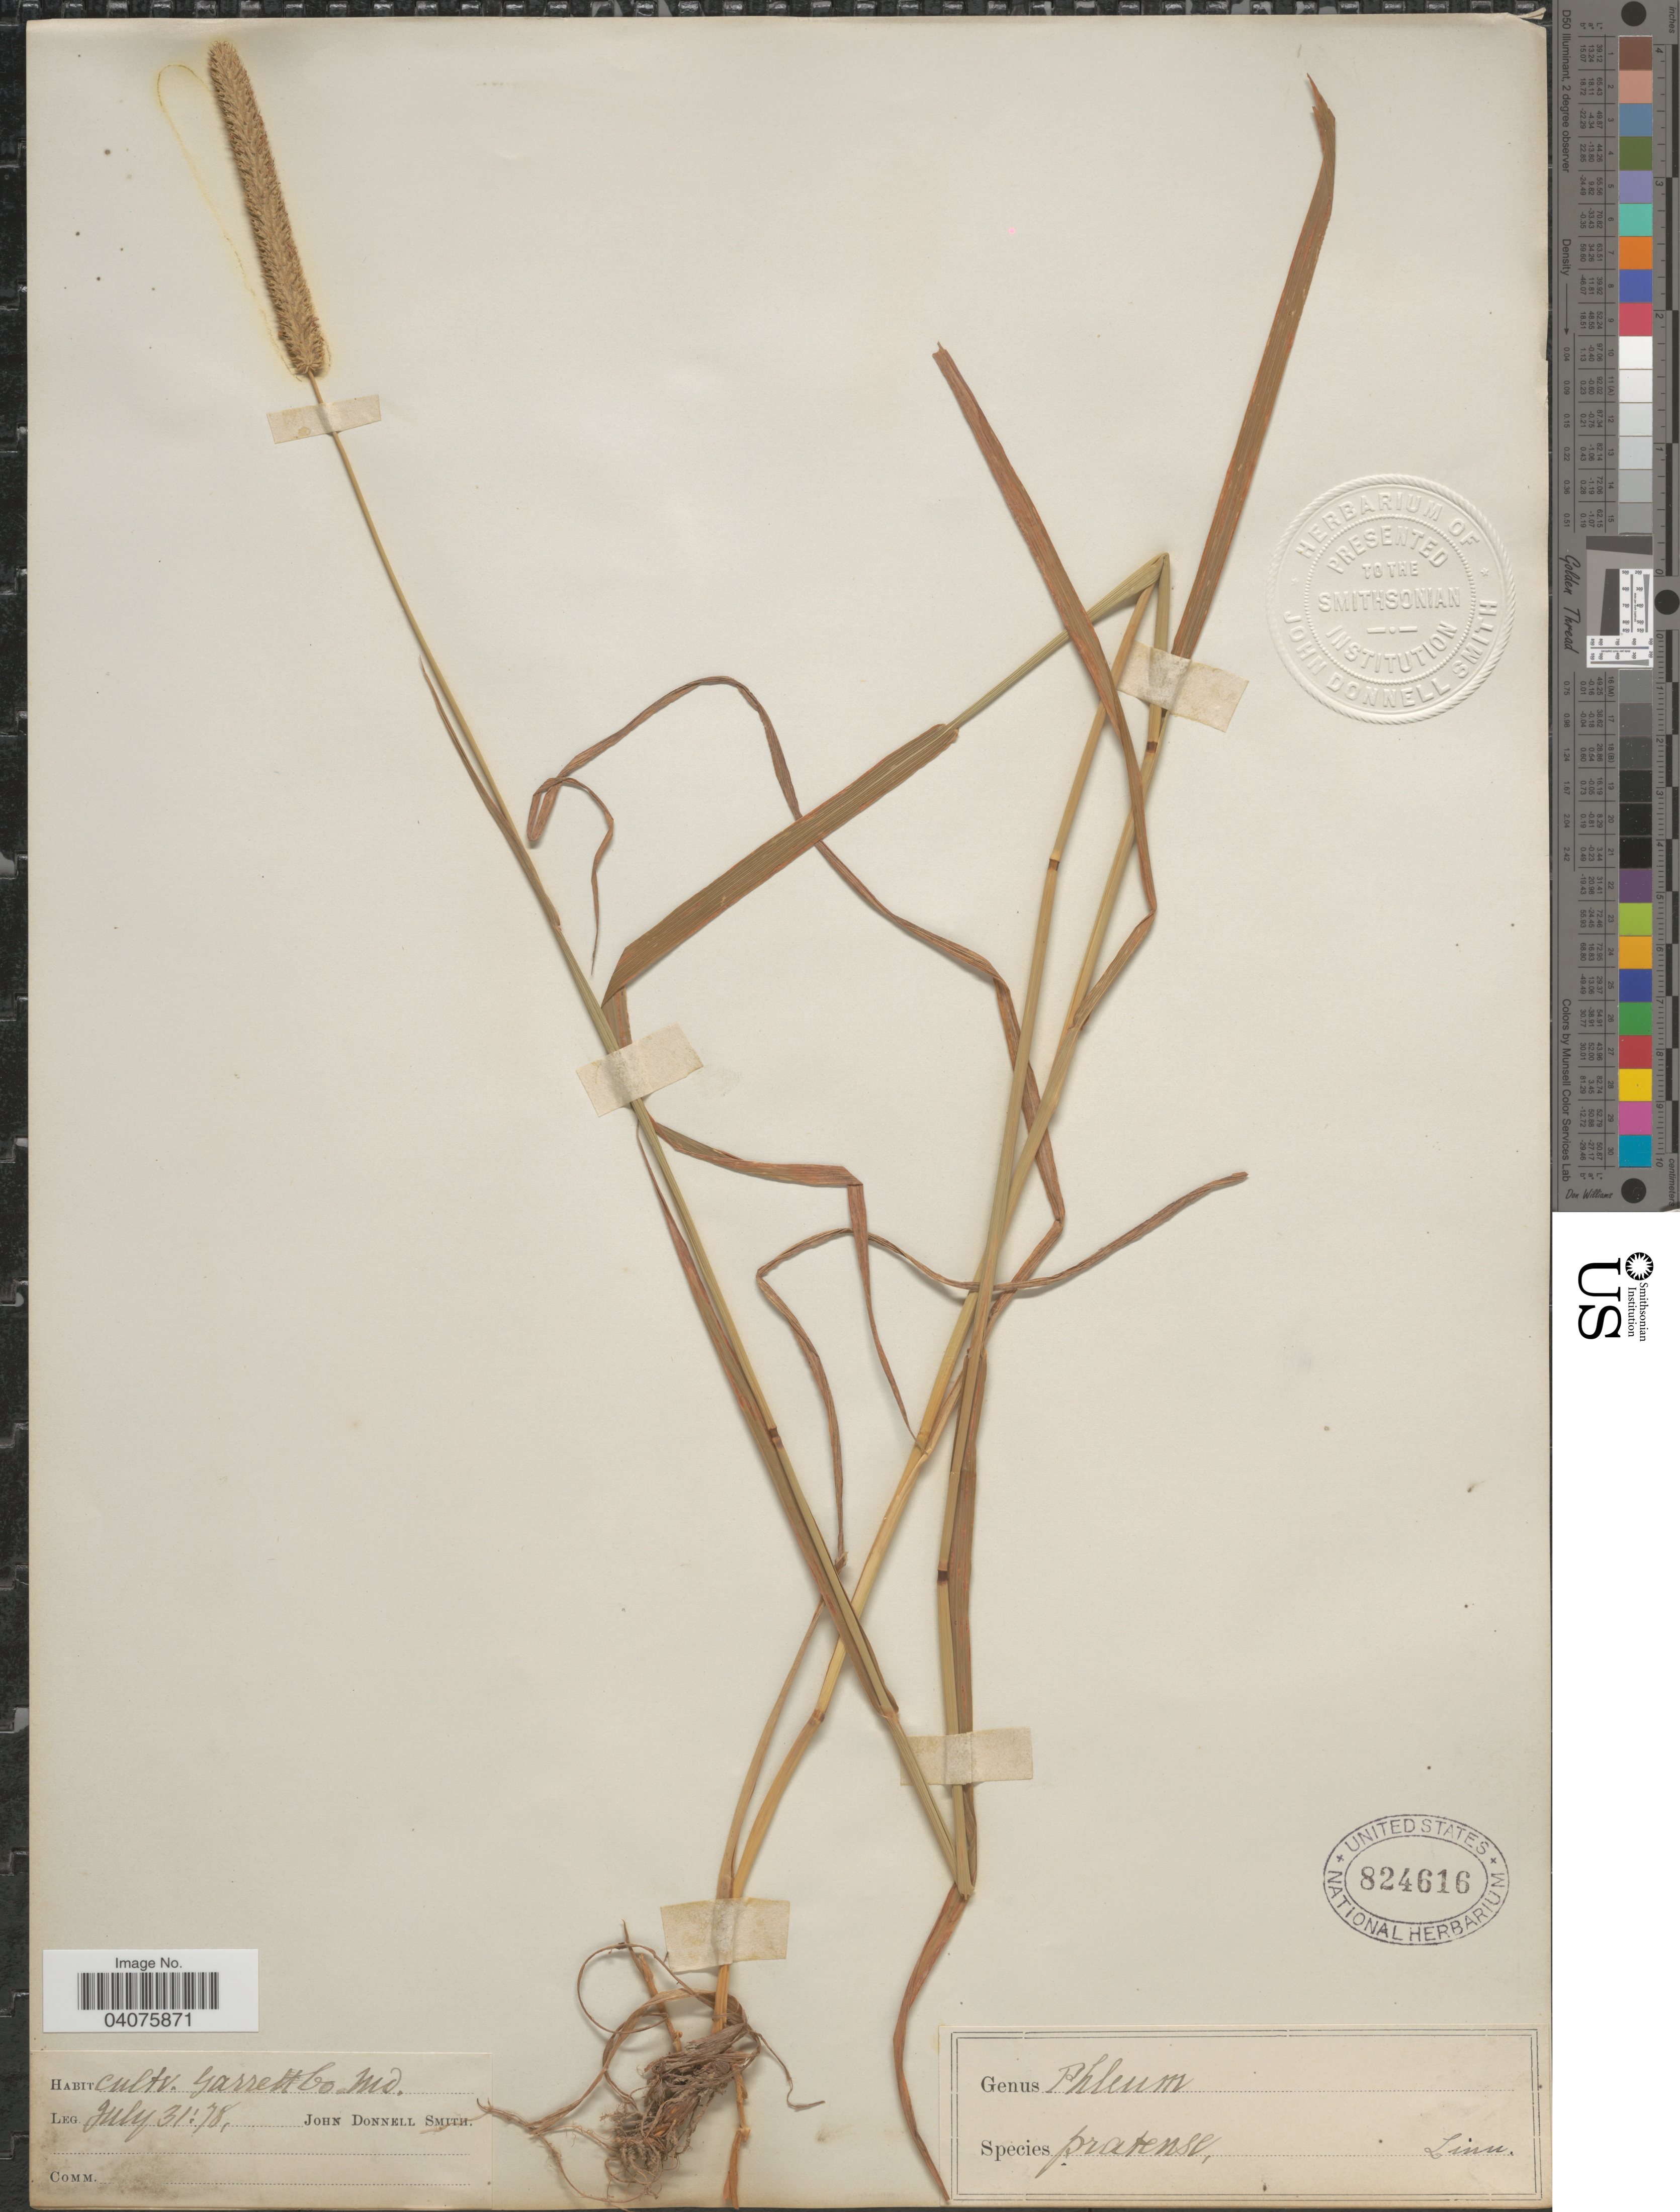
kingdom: Plantae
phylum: Tracheophyta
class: Liliopsida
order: Poales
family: Poaceae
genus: Phleum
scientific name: Phleum pratense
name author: L.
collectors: J. Donnell Smith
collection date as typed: Transcribed d/m/y: 31/7/78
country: United States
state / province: Maryland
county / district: Garrett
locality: Garrett Co.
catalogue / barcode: US 824616